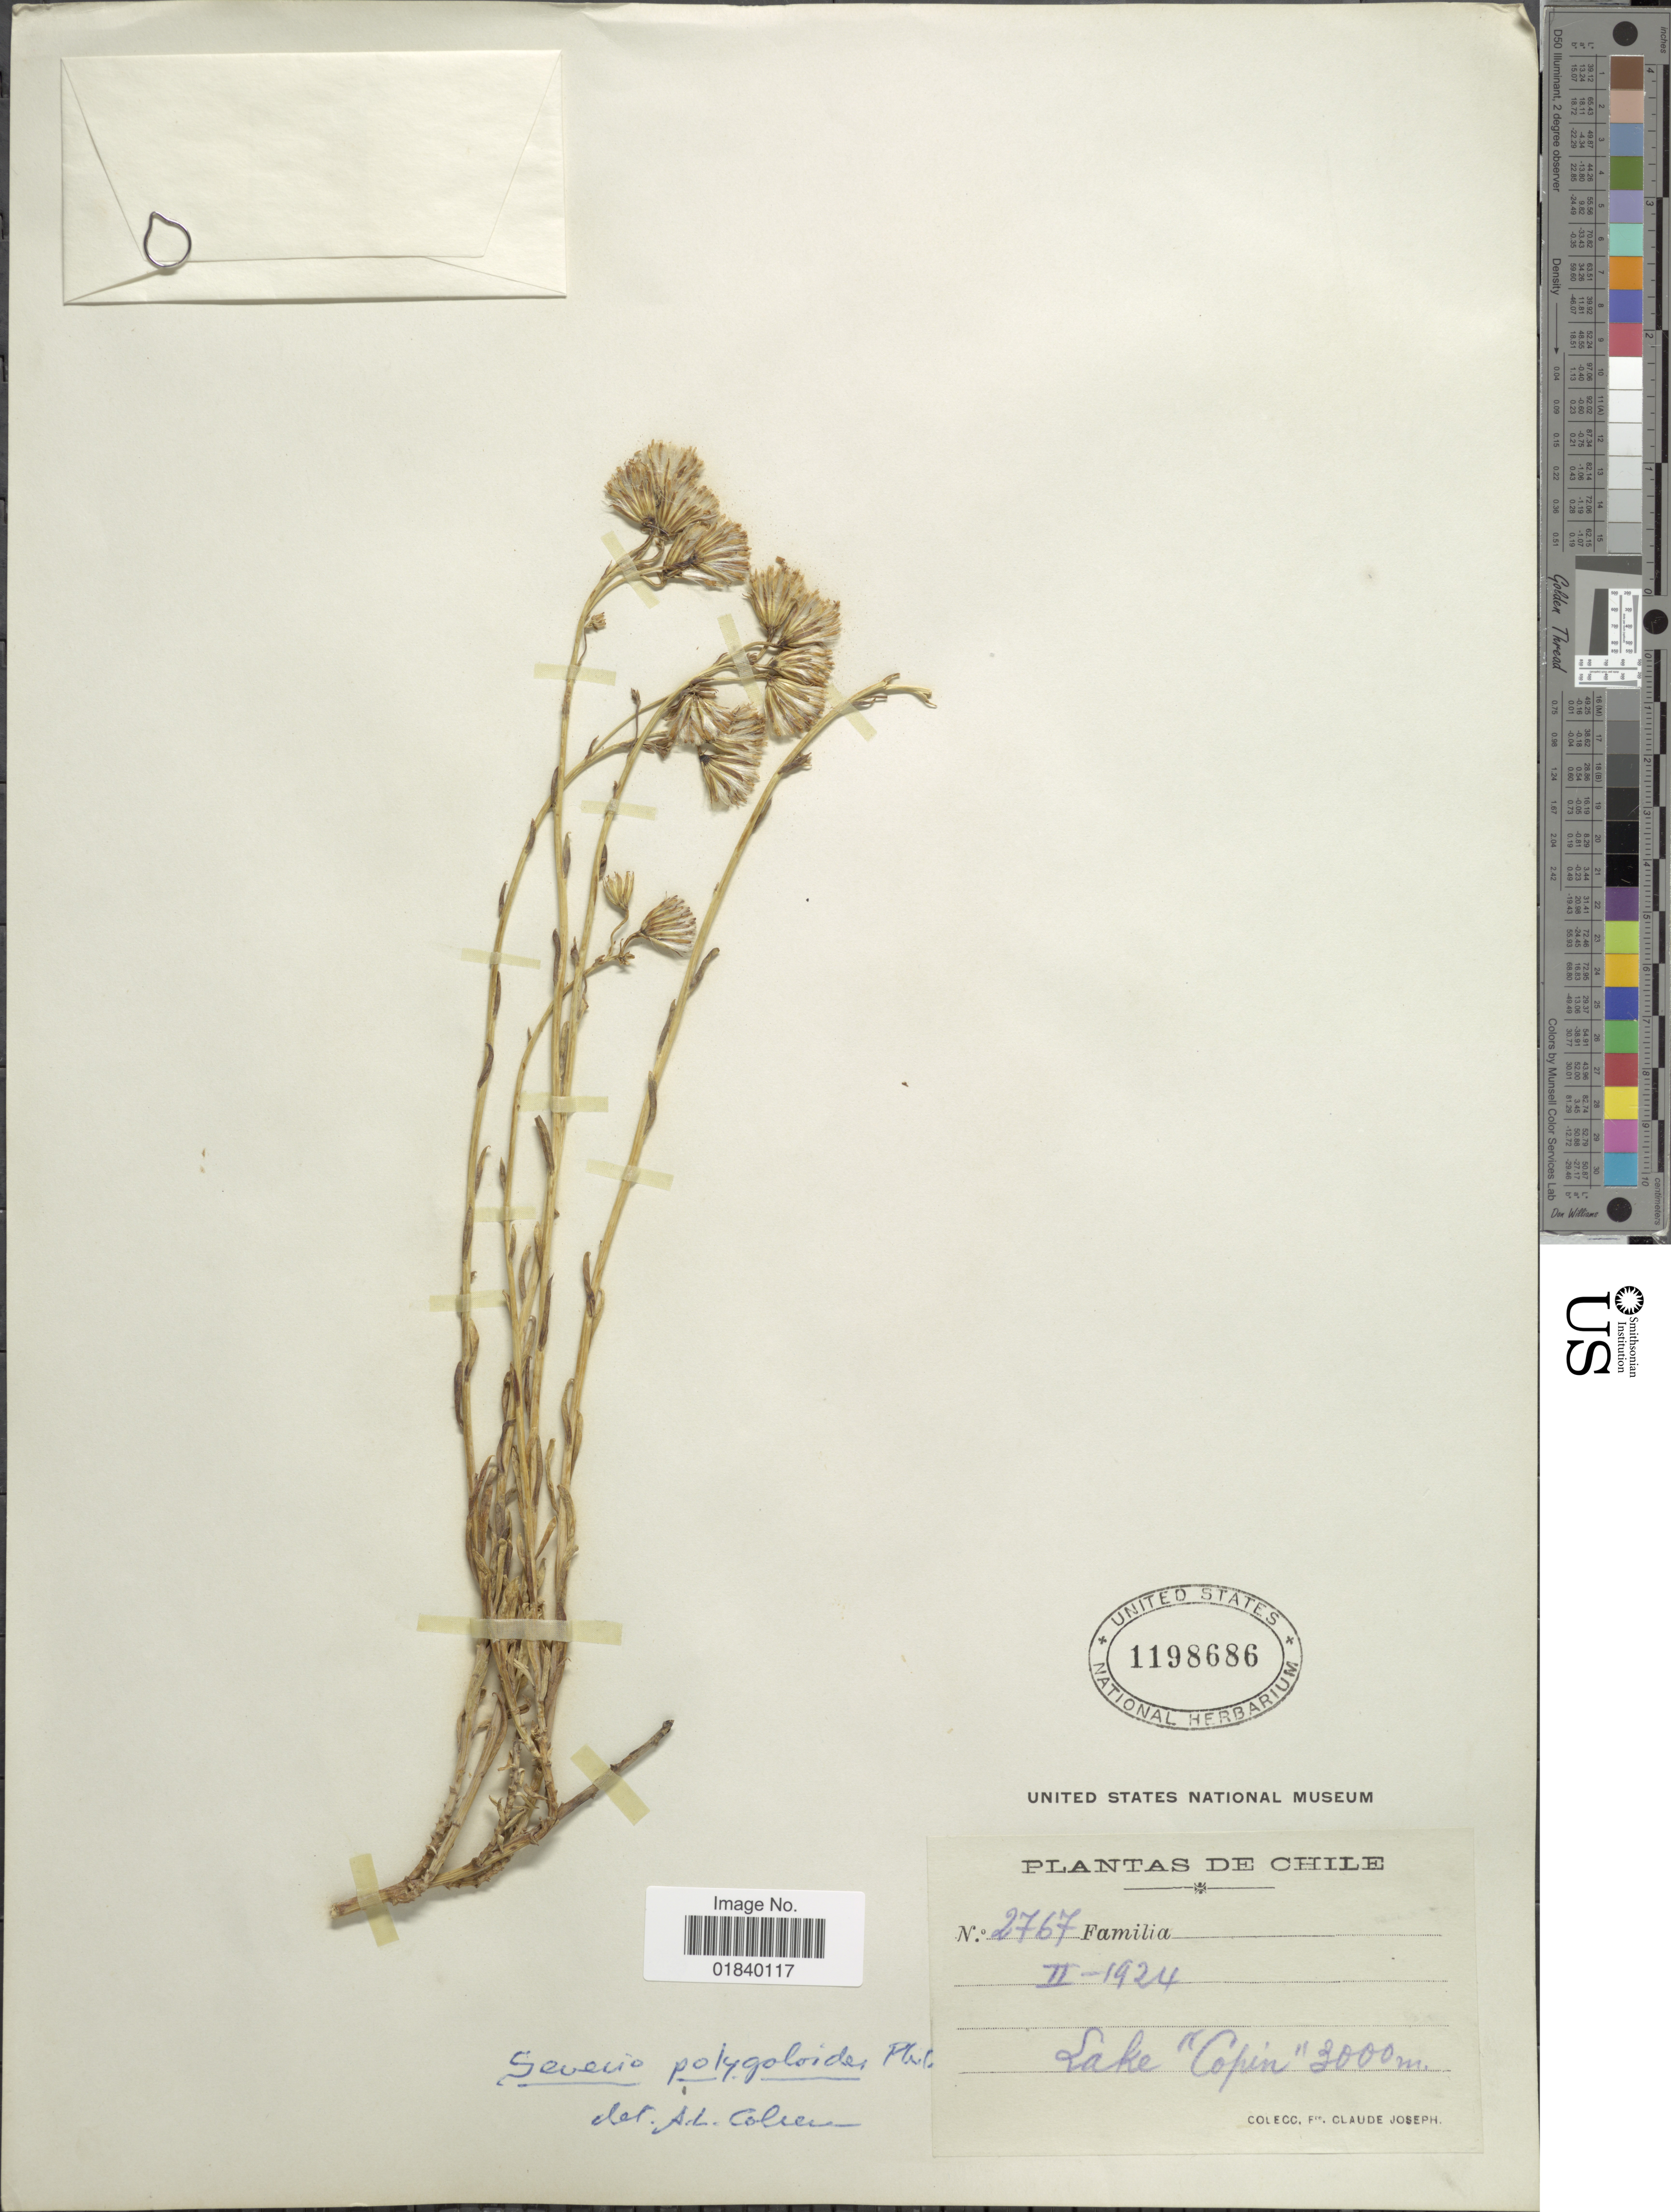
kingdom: Plantae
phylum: Tracheophyta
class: Magnoliopsida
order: Asterales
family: Asteraceae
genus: Senecio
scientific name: Senecio polygaloides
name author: Phil.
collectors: Bro. Claude-Joseph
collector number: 2767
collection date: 1924-02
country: Chile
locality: Lake "Copin".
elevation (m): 3000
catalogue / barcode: US 1198686